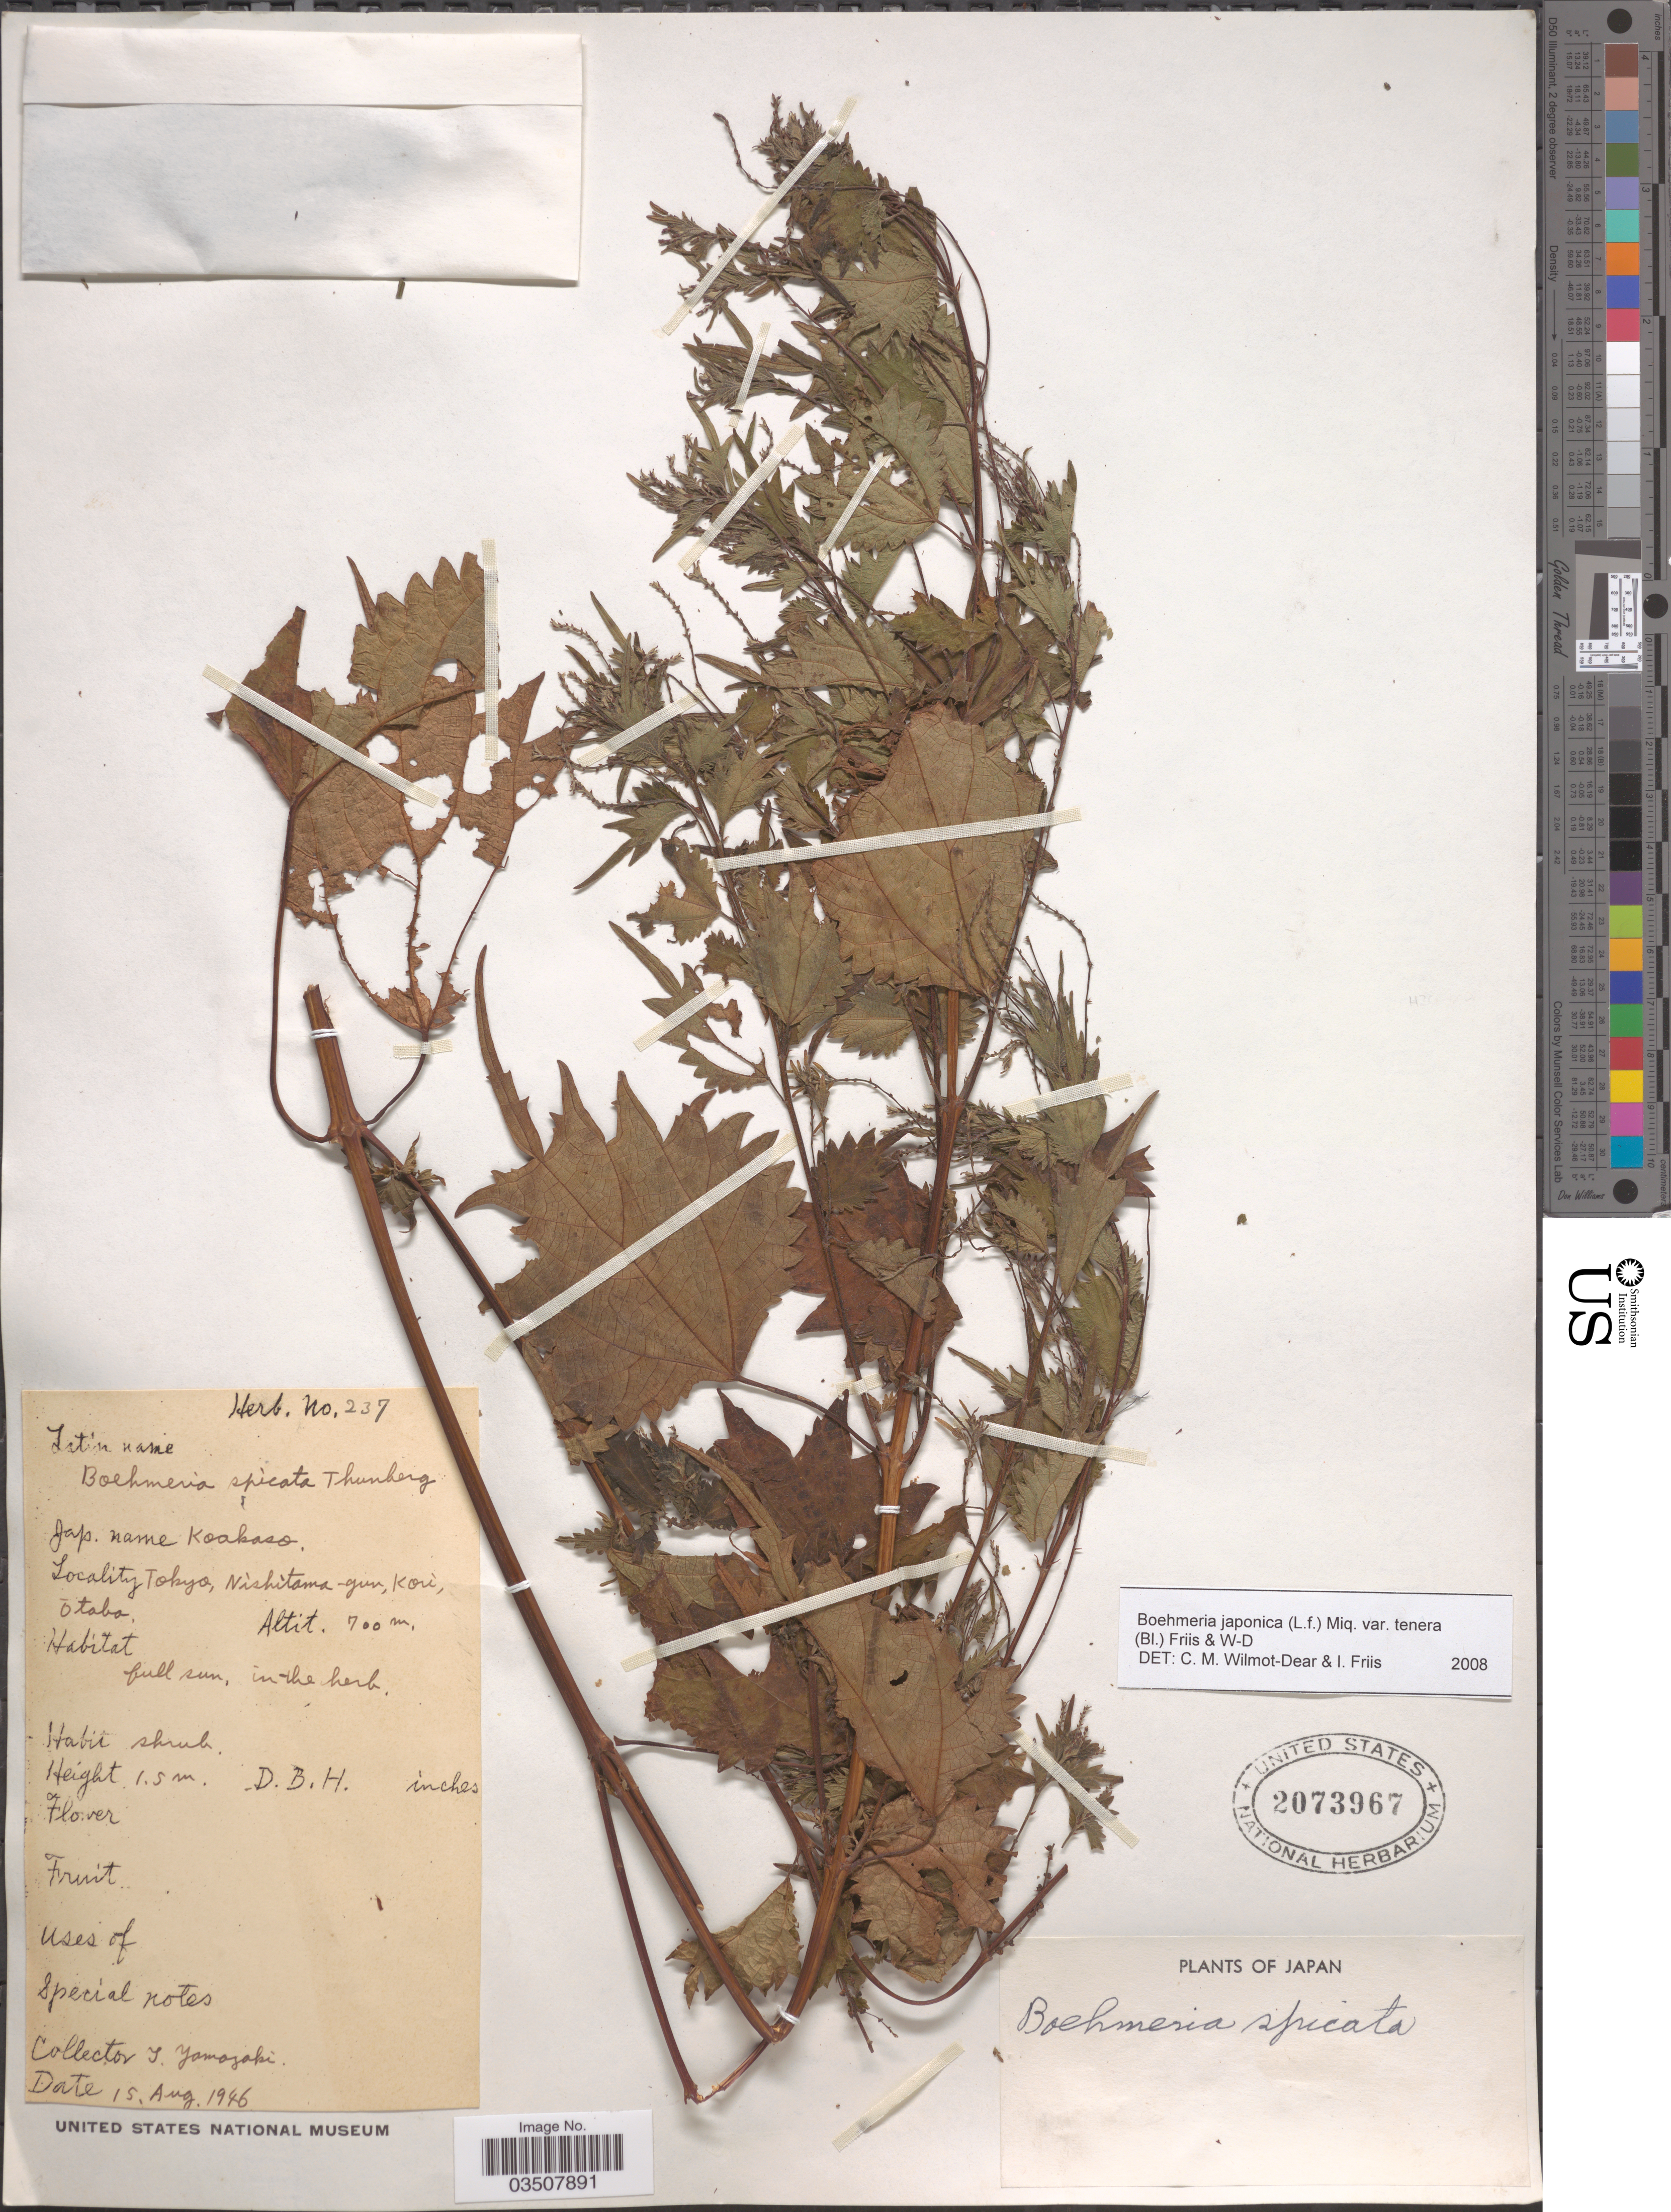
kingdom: Plantae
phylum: Tracheophyta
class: Magnoliopsida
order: Rosales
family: Urticaceae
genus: Boehmeria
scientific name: Boehmeria japonica var. tenera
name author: (Blume) Friis & Wilmot-Dear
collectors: G. Yamasaki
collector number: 237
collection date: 1946-08-15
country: Japan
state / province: Tokyo, Federal City of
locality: Tokyo, Nishitama-gun, Kori, Otaba.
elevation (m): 700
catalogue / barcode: US 2073967